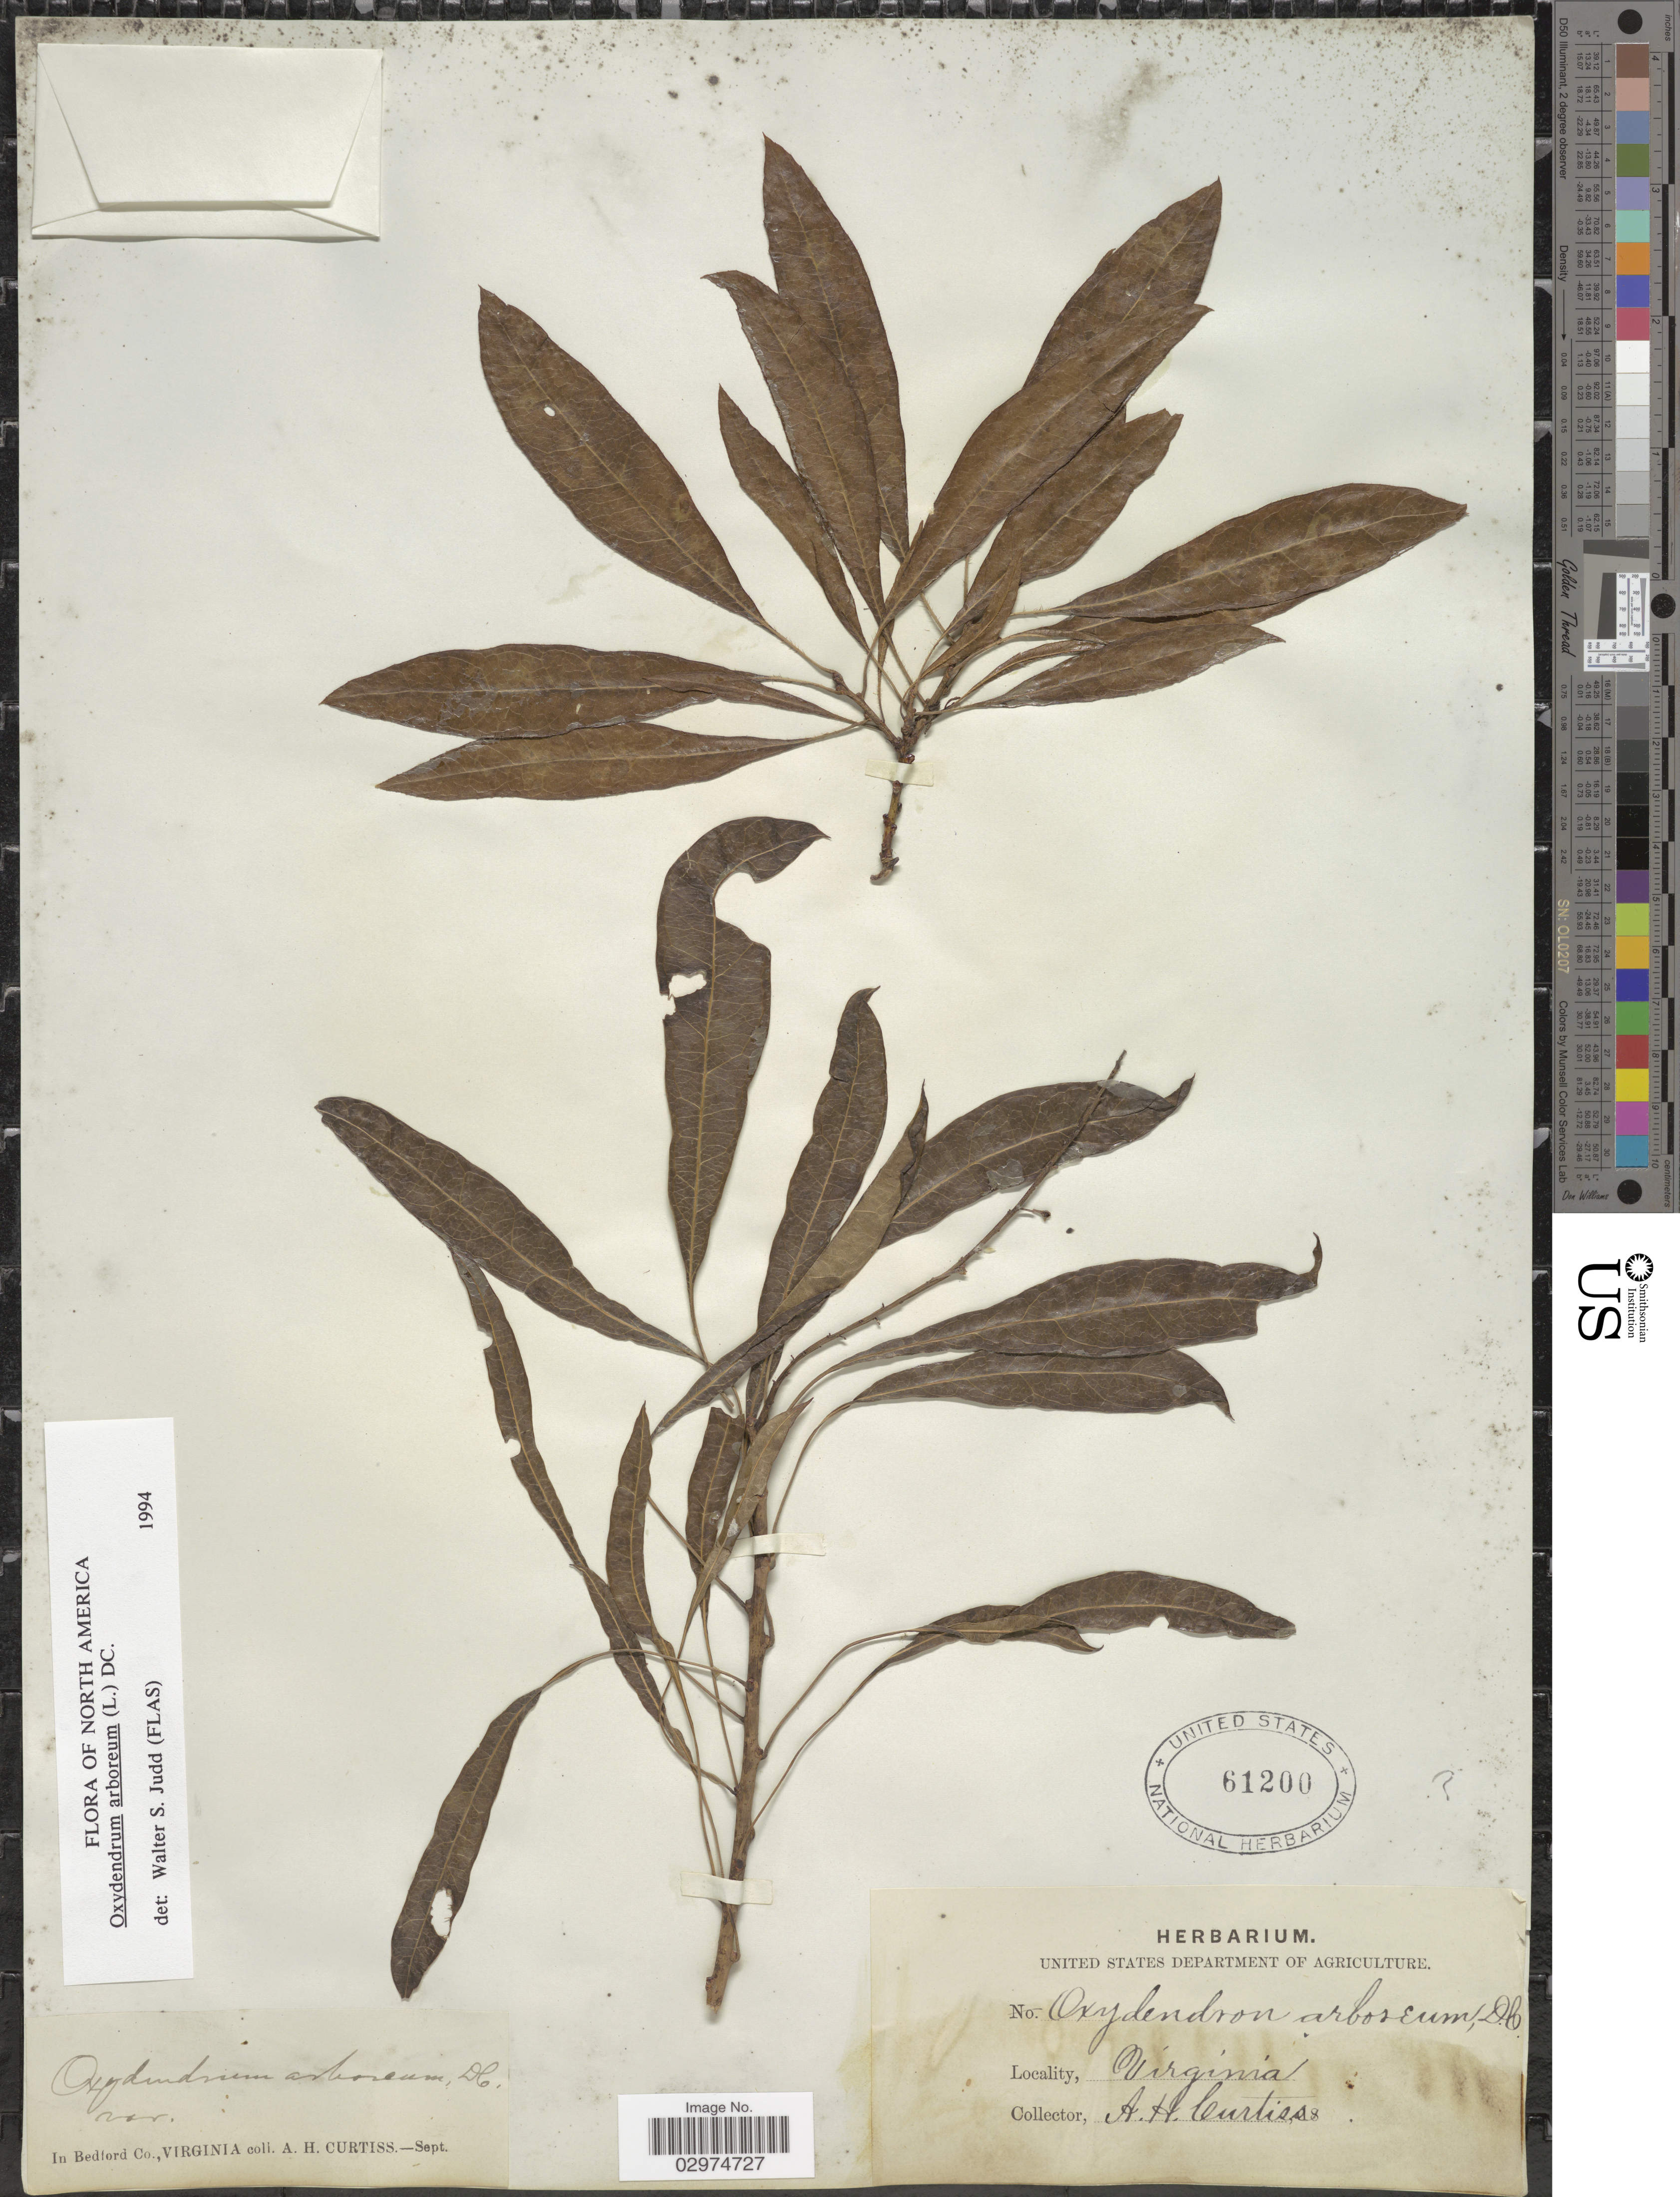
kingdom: Plantae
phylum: Tracheophyta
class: Magnoliopsida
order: Ericales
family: Ericaceae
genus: Oxydendrum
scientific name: Oxydendrum arboreum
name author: (L.) DC.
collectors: A. H. Curtiss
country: United States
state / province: Virginia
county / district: Bedford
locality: In Bedford Co.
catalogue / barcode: US 61200